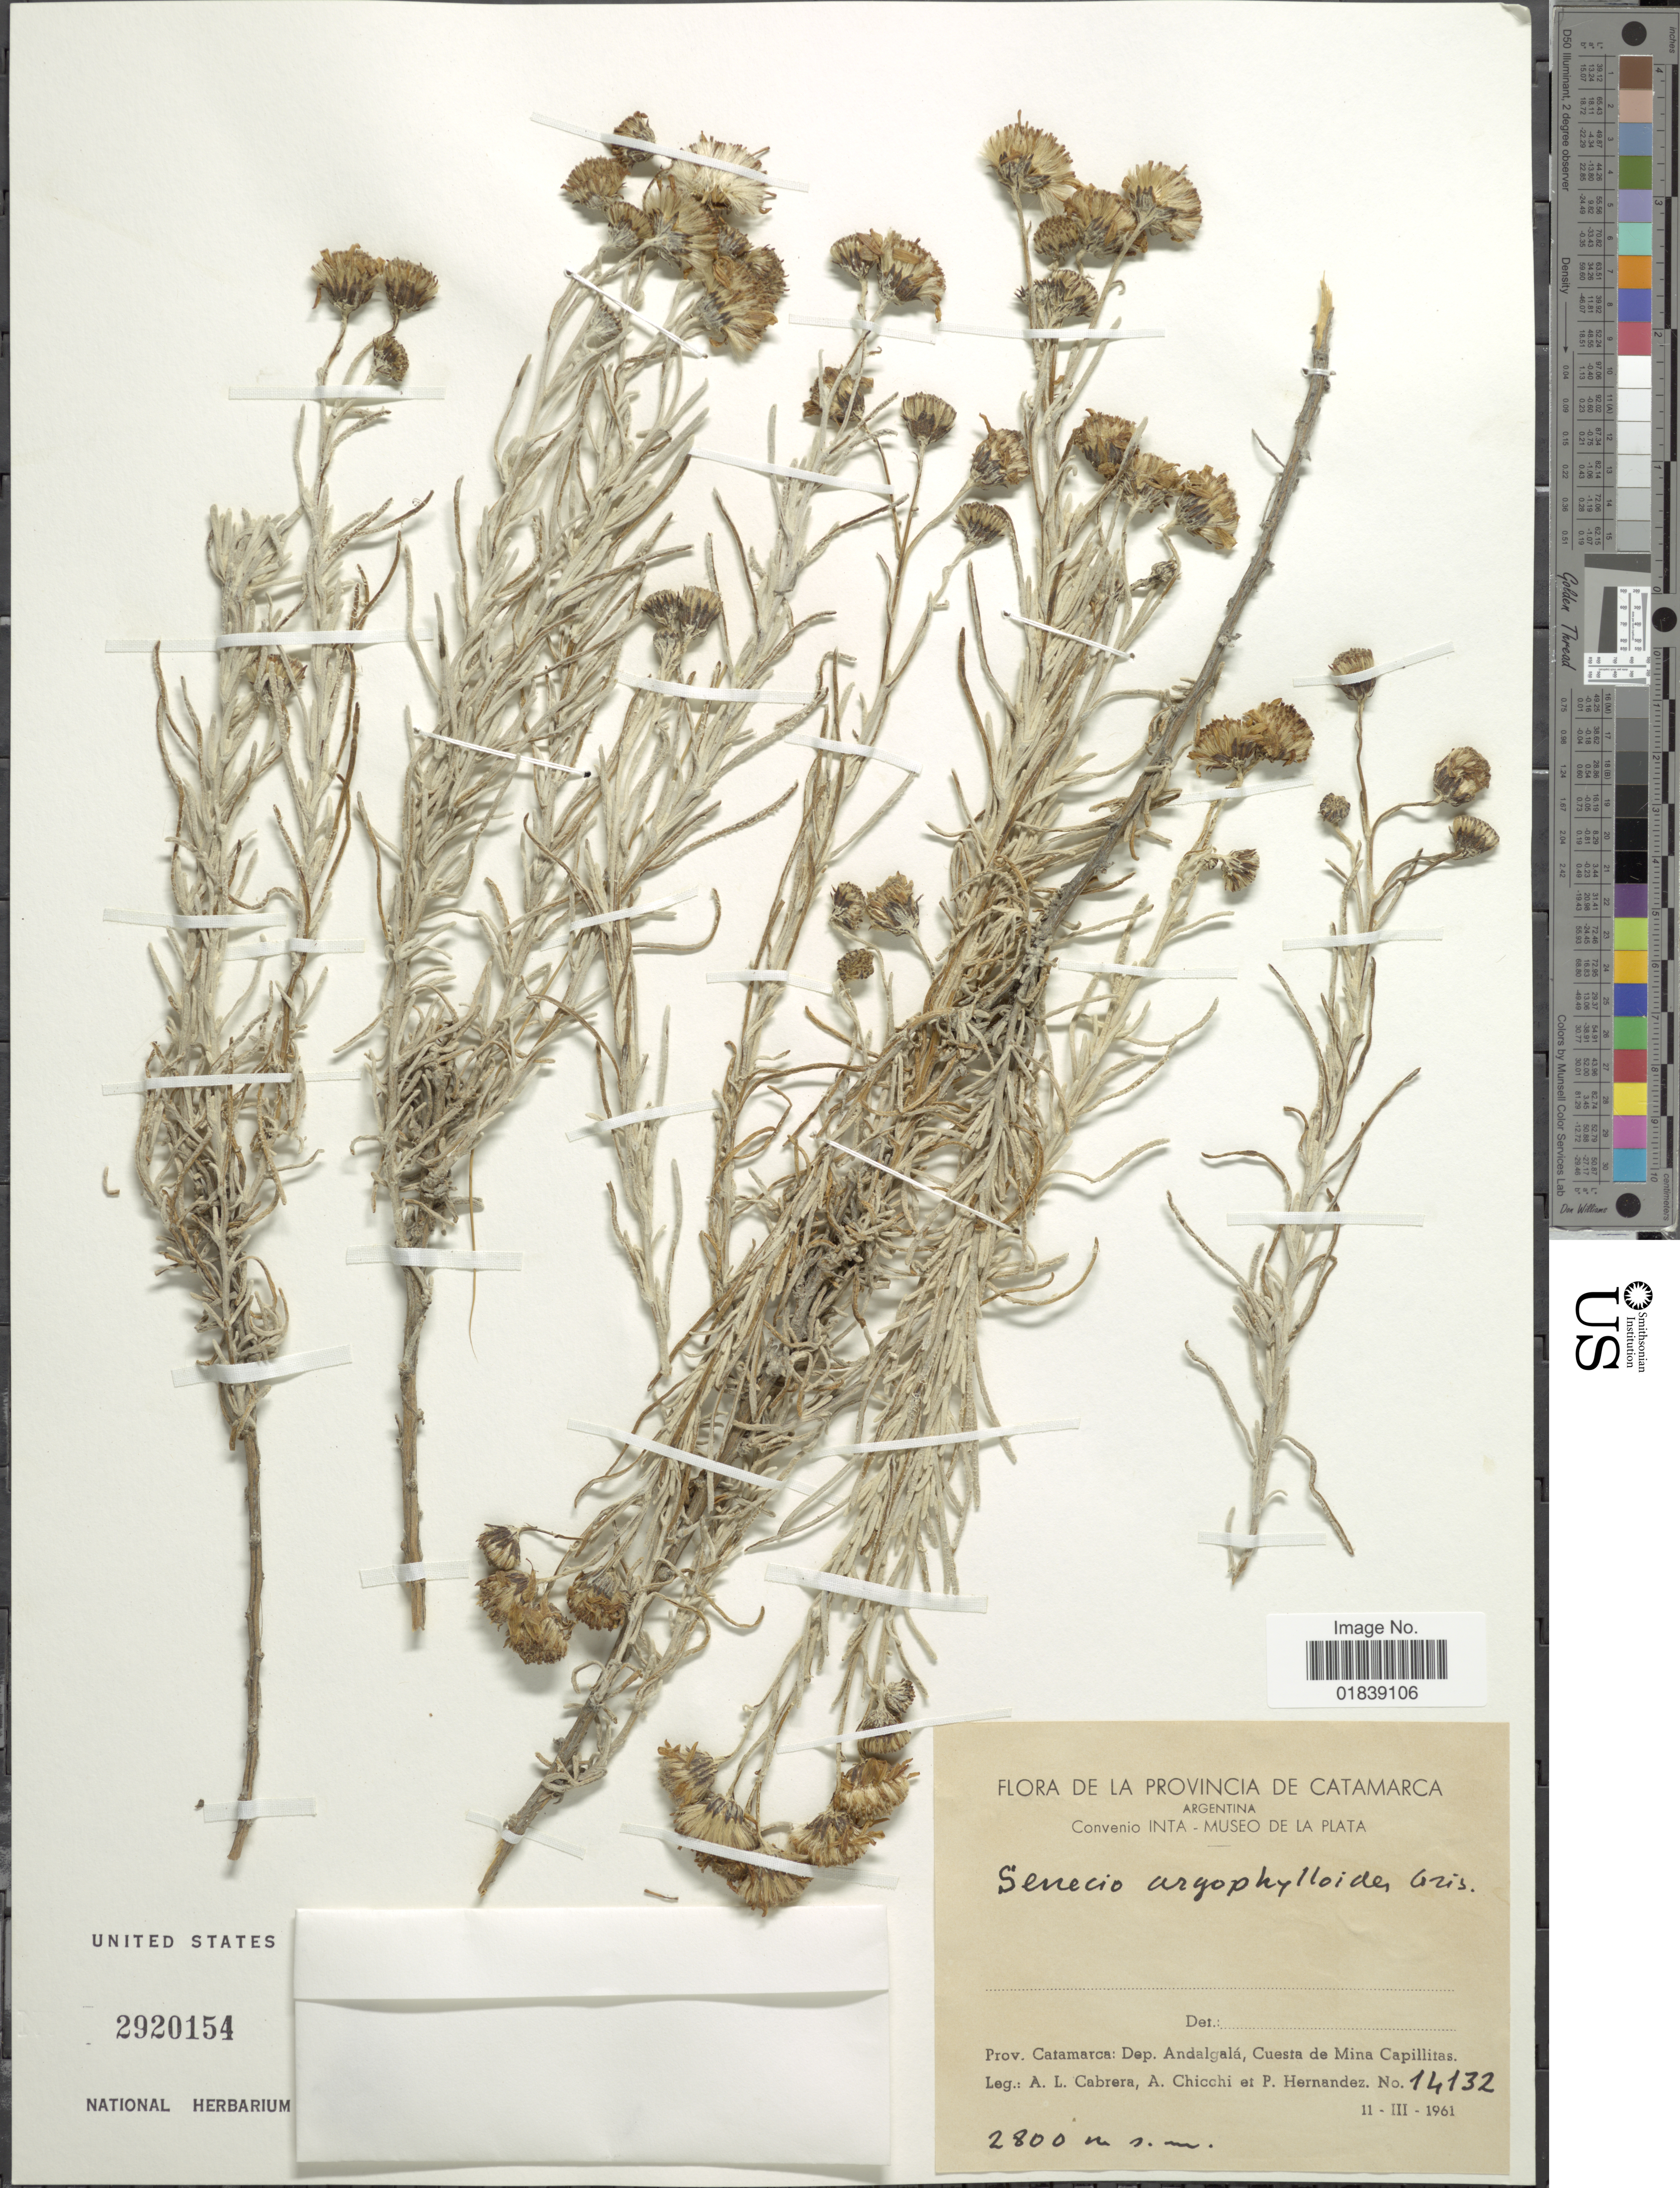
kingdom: Plantae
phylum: Tracheophyta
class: Magnoliopsida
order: Asterales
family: Asteraceae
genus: Senecio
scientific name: Senecio argophylloides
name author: Griseb.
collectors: A. L. Cabrera, A. Chicchi & P. Hernandez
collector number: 14132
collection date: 1961-03-11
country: Argentina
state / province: Catamarca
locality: Prov. Catamarca, Dep. Andalgala, Cuesta de Mina Capillitas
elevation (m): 2800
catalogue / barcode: US 2920154